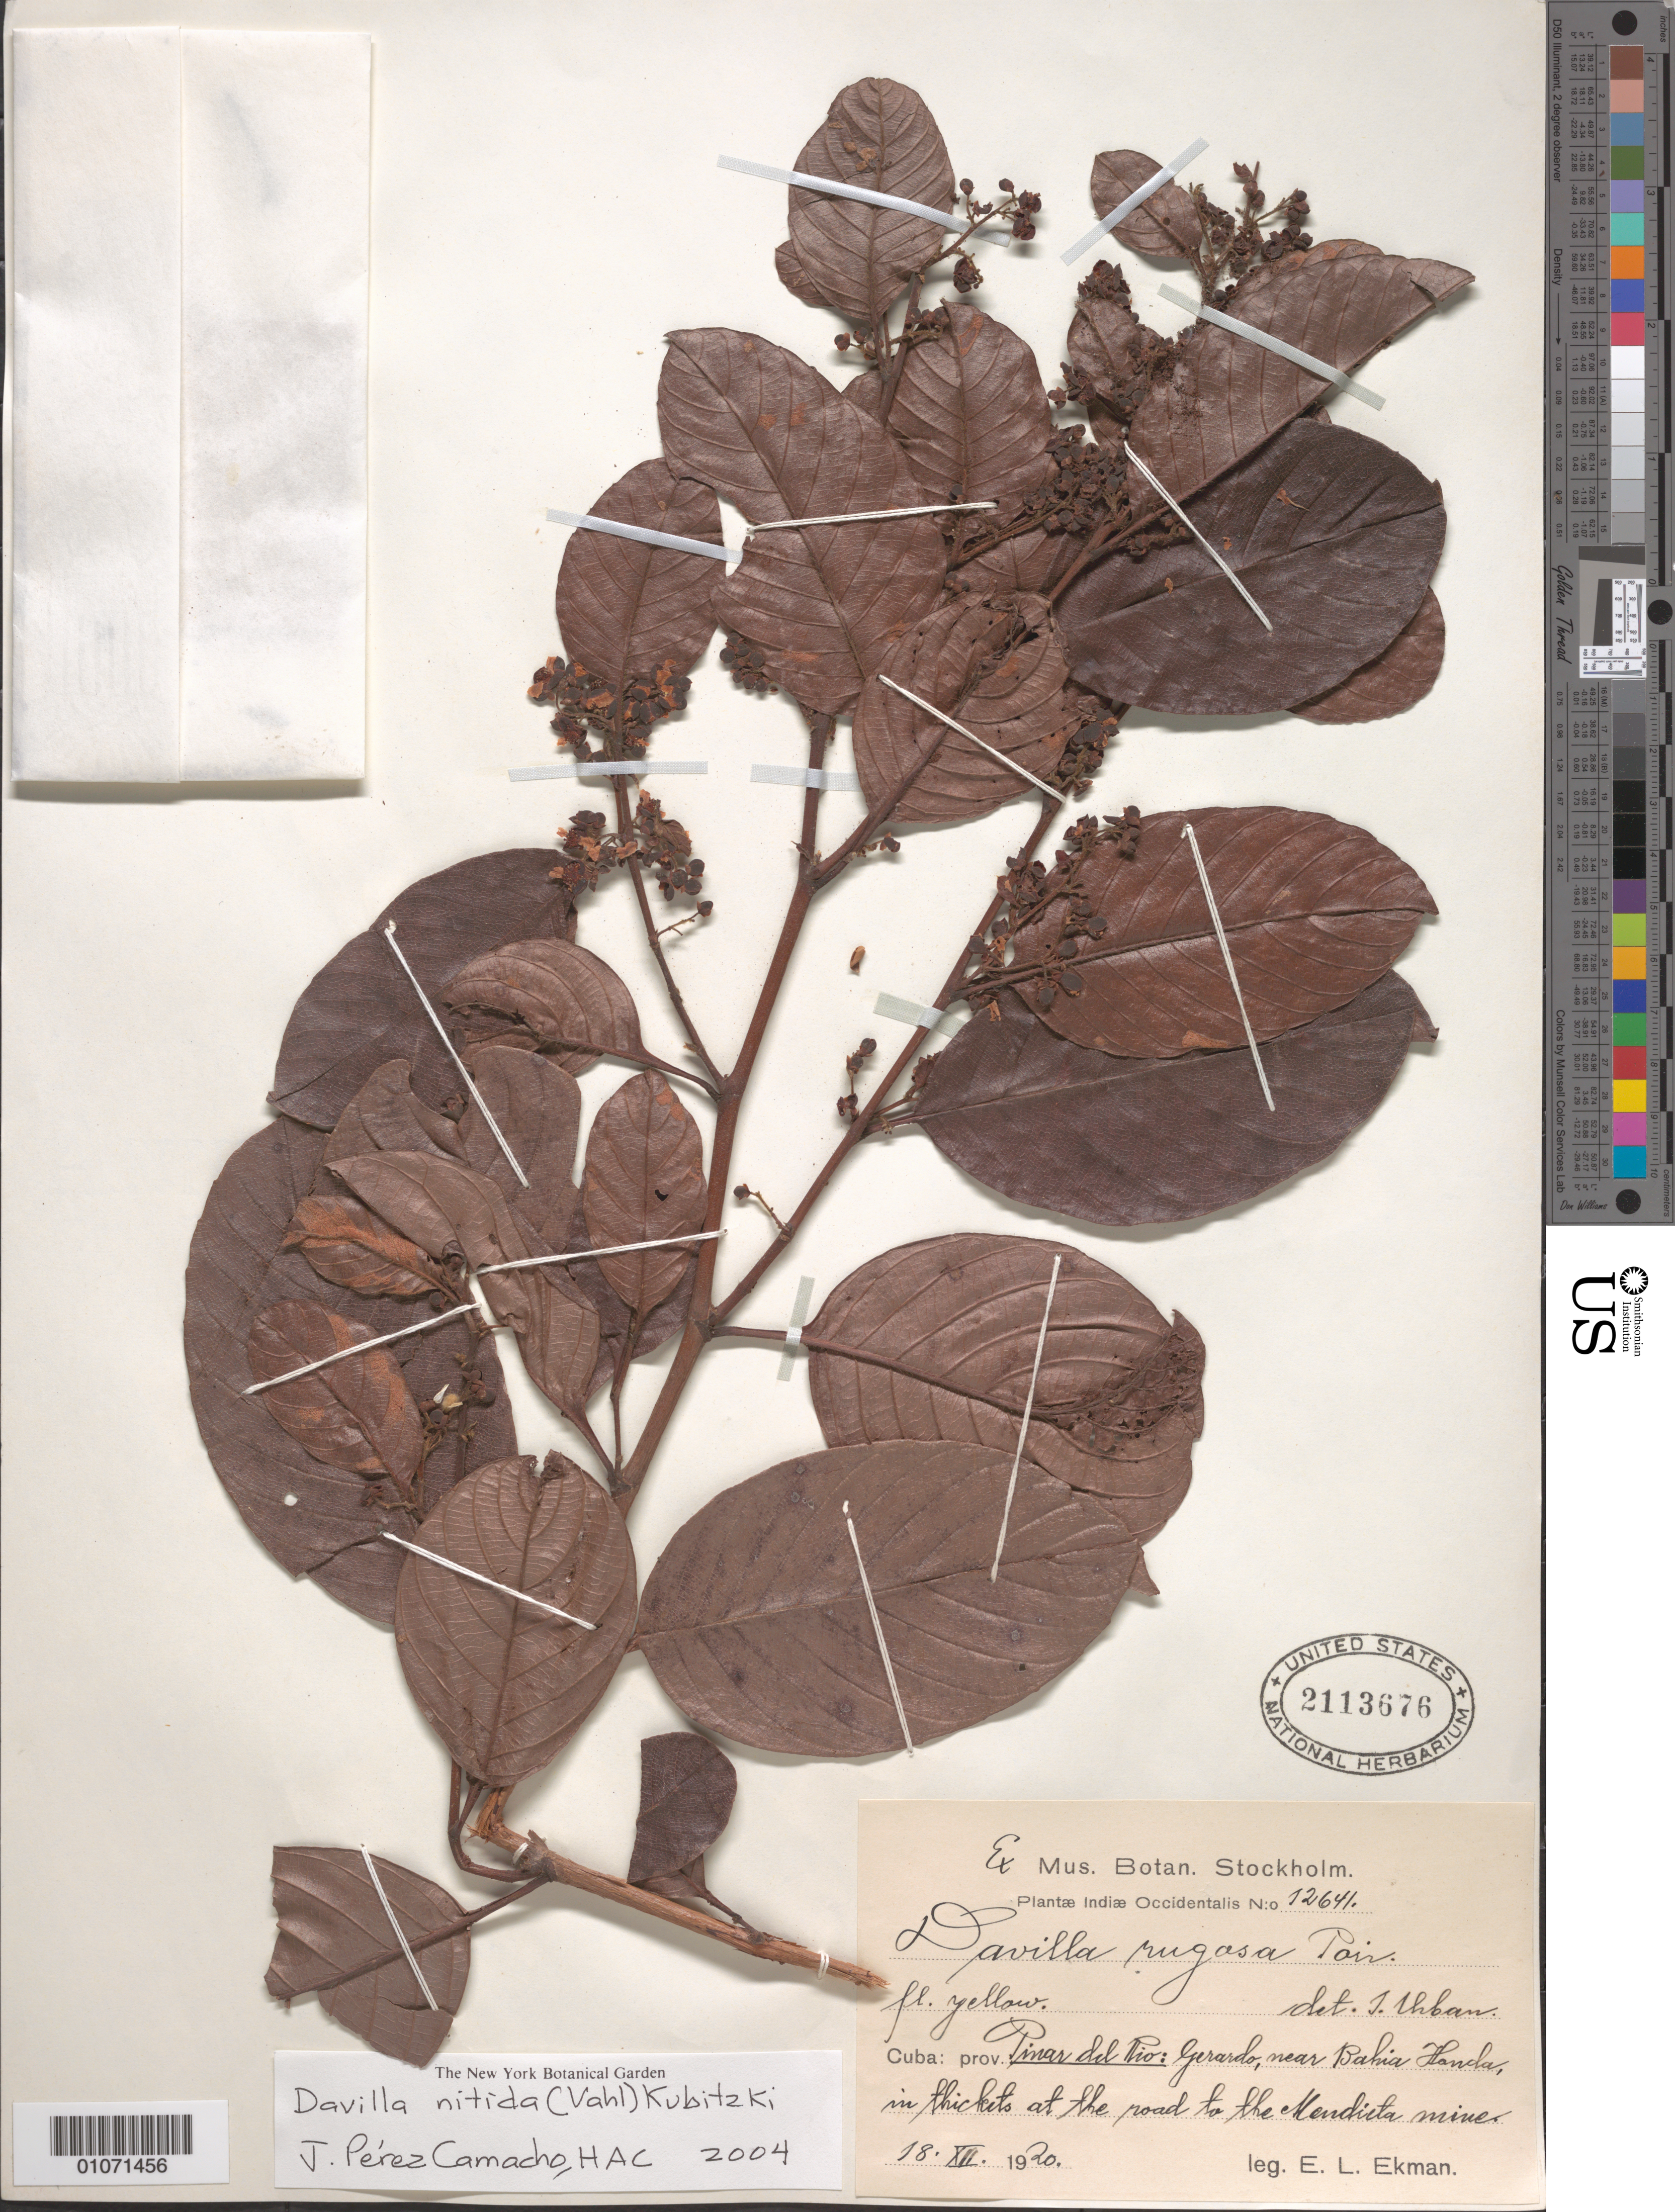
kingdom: Plantae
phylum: Tracheophyta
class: Magnoliopsida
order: Dilleniales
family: Dilleniaceae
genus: Davilla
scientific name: Davilla nitida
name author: (Vahl) Kubitzki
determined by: Peréz-Camacho, J.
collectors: E. L. Ekman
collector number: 12641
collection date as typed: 18 Dec 1920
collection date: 1920-12-18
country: Cuba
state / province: Pinar del Río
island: Cuba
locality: Gerardo, near Bahia Honda, road to the mendista mine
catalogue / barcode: US 2113676